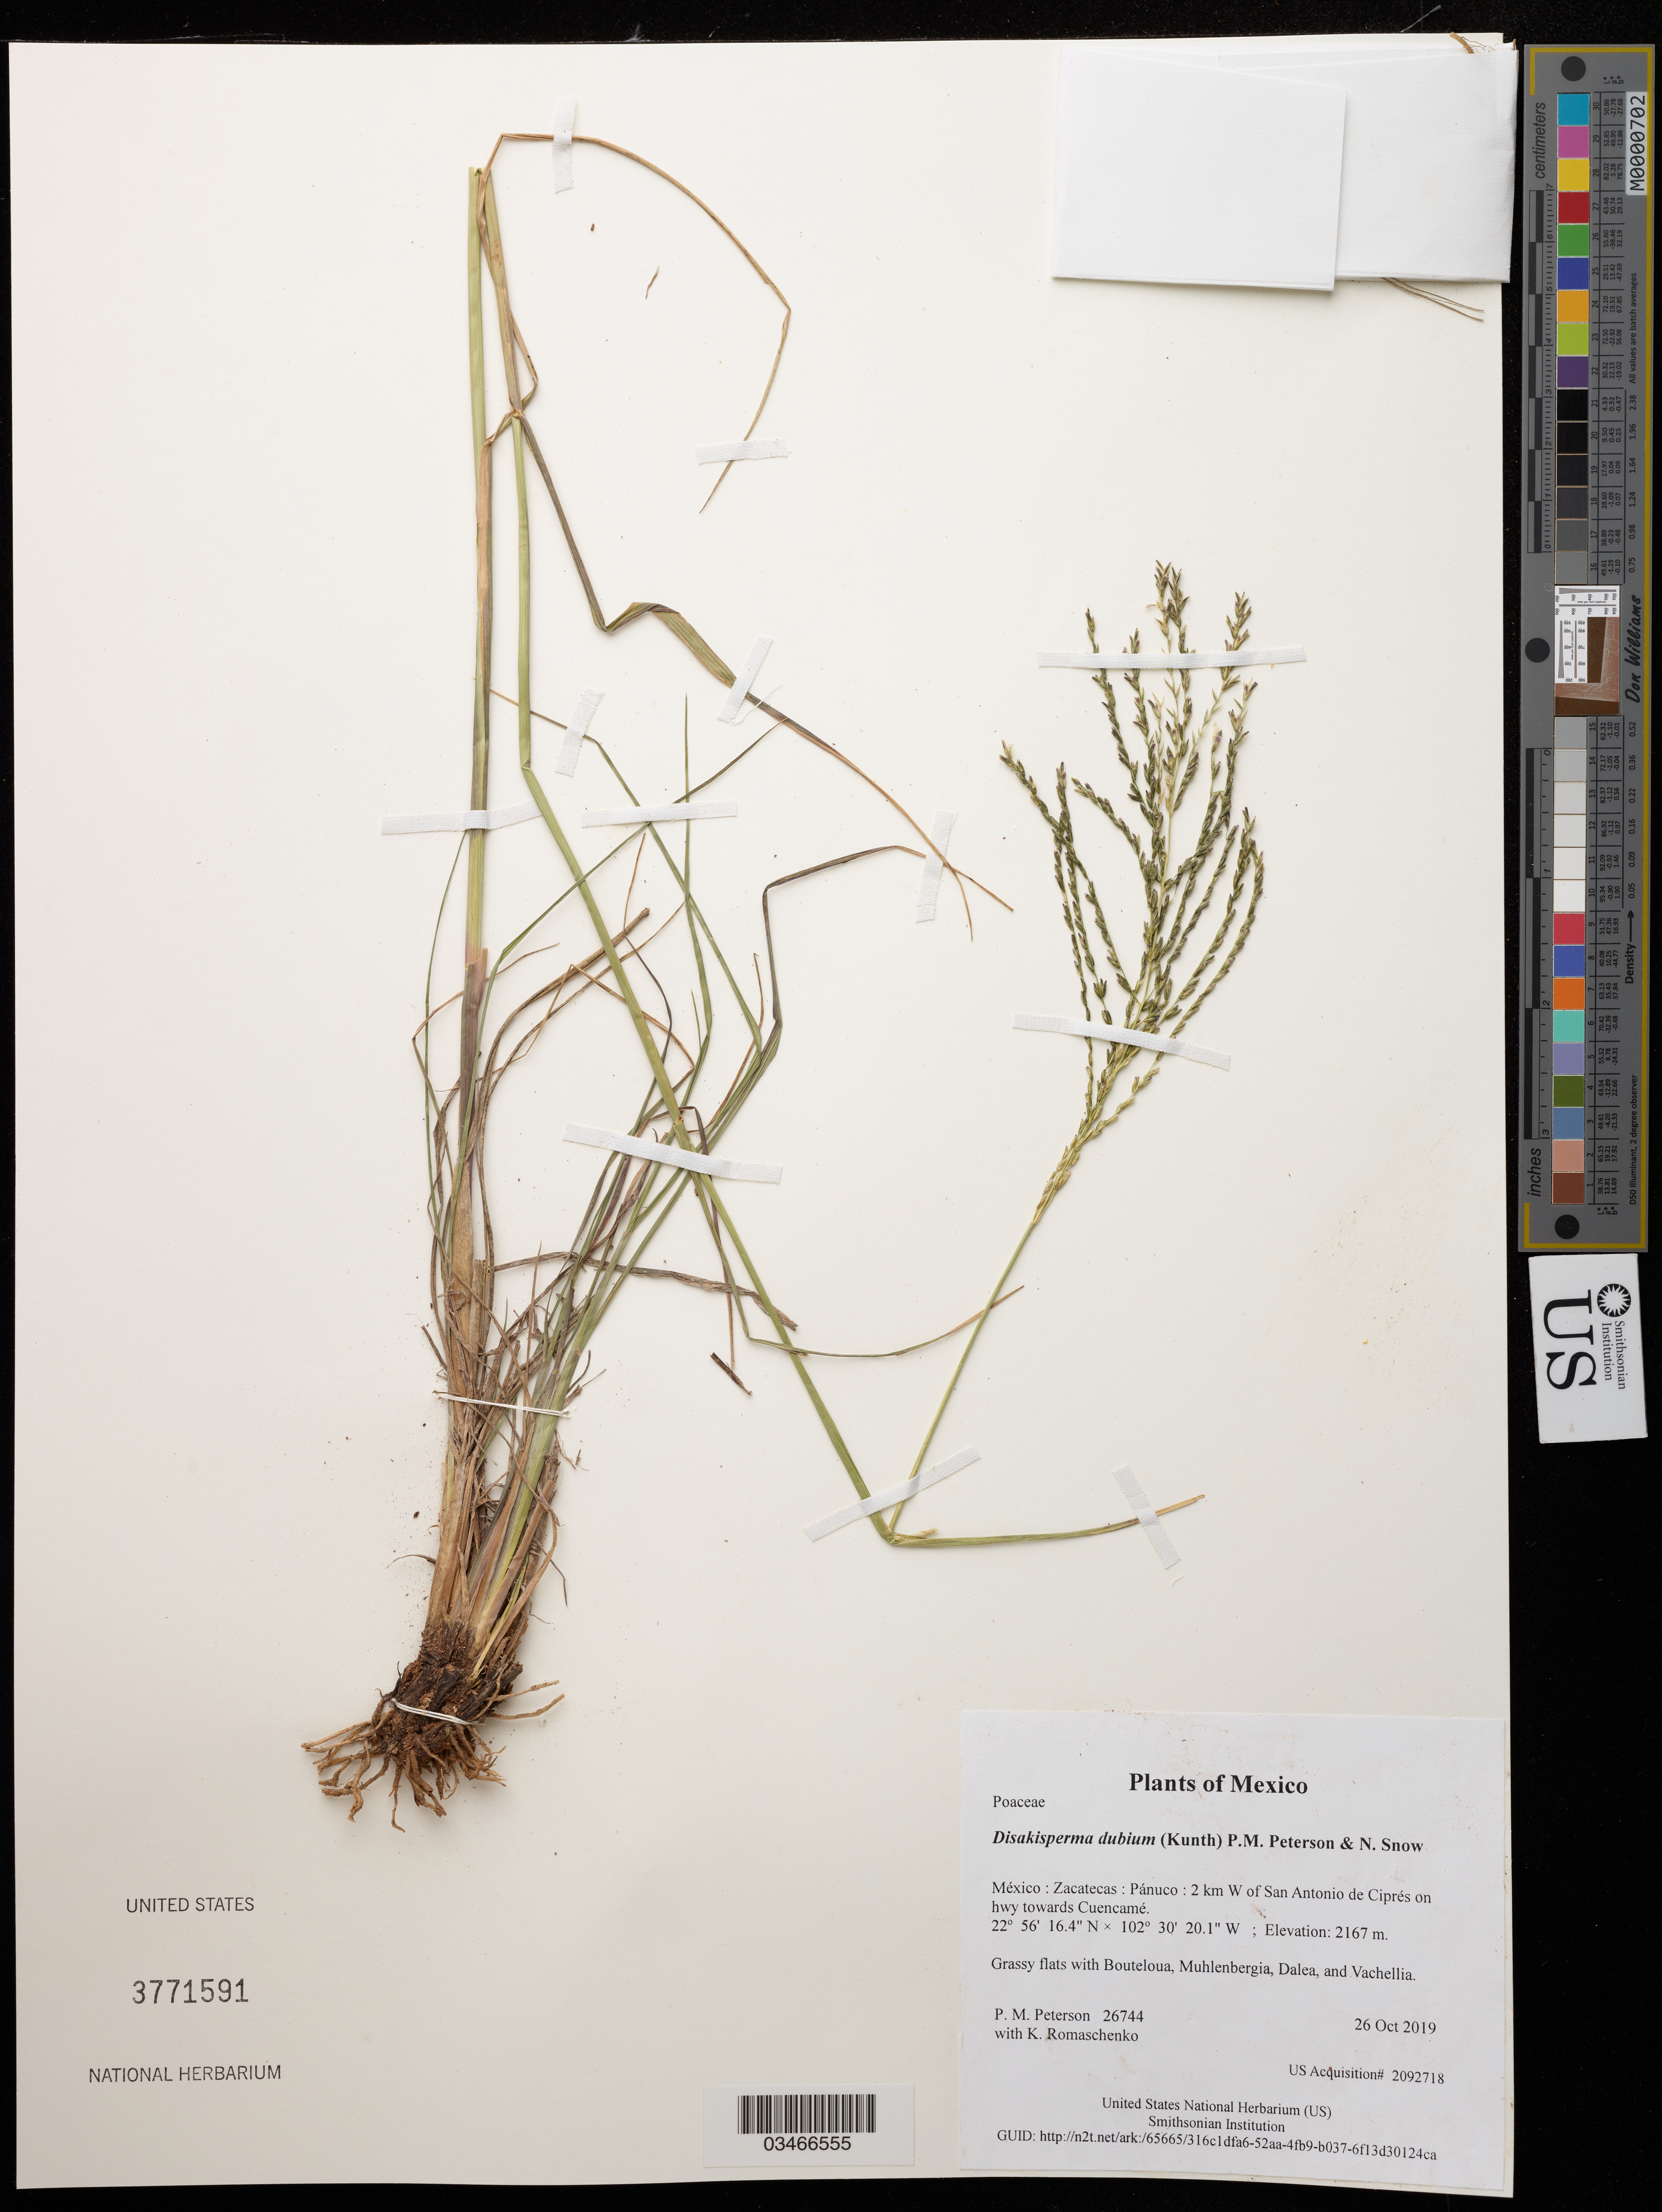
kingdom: Plantae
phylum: Tracheophyta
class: Liliopsida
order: Poales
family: Poaceae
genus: Disakisperma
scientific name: Disakisperma dubium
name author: (Kunth) P.M. Peterson & N. Snow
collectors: P. M. Peterson & K. Romaschenko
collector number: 26744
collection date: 2019-10-26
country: México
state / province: Zacatecas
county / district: Pánuco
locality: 2 km W of San Antonio de Ciprés on hwy towards Cuencamé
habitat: Grassy flats with Bouteloua, Muhlenbergia, Dalea, and Vachellia.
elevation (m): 2167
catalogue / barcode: US 3771591